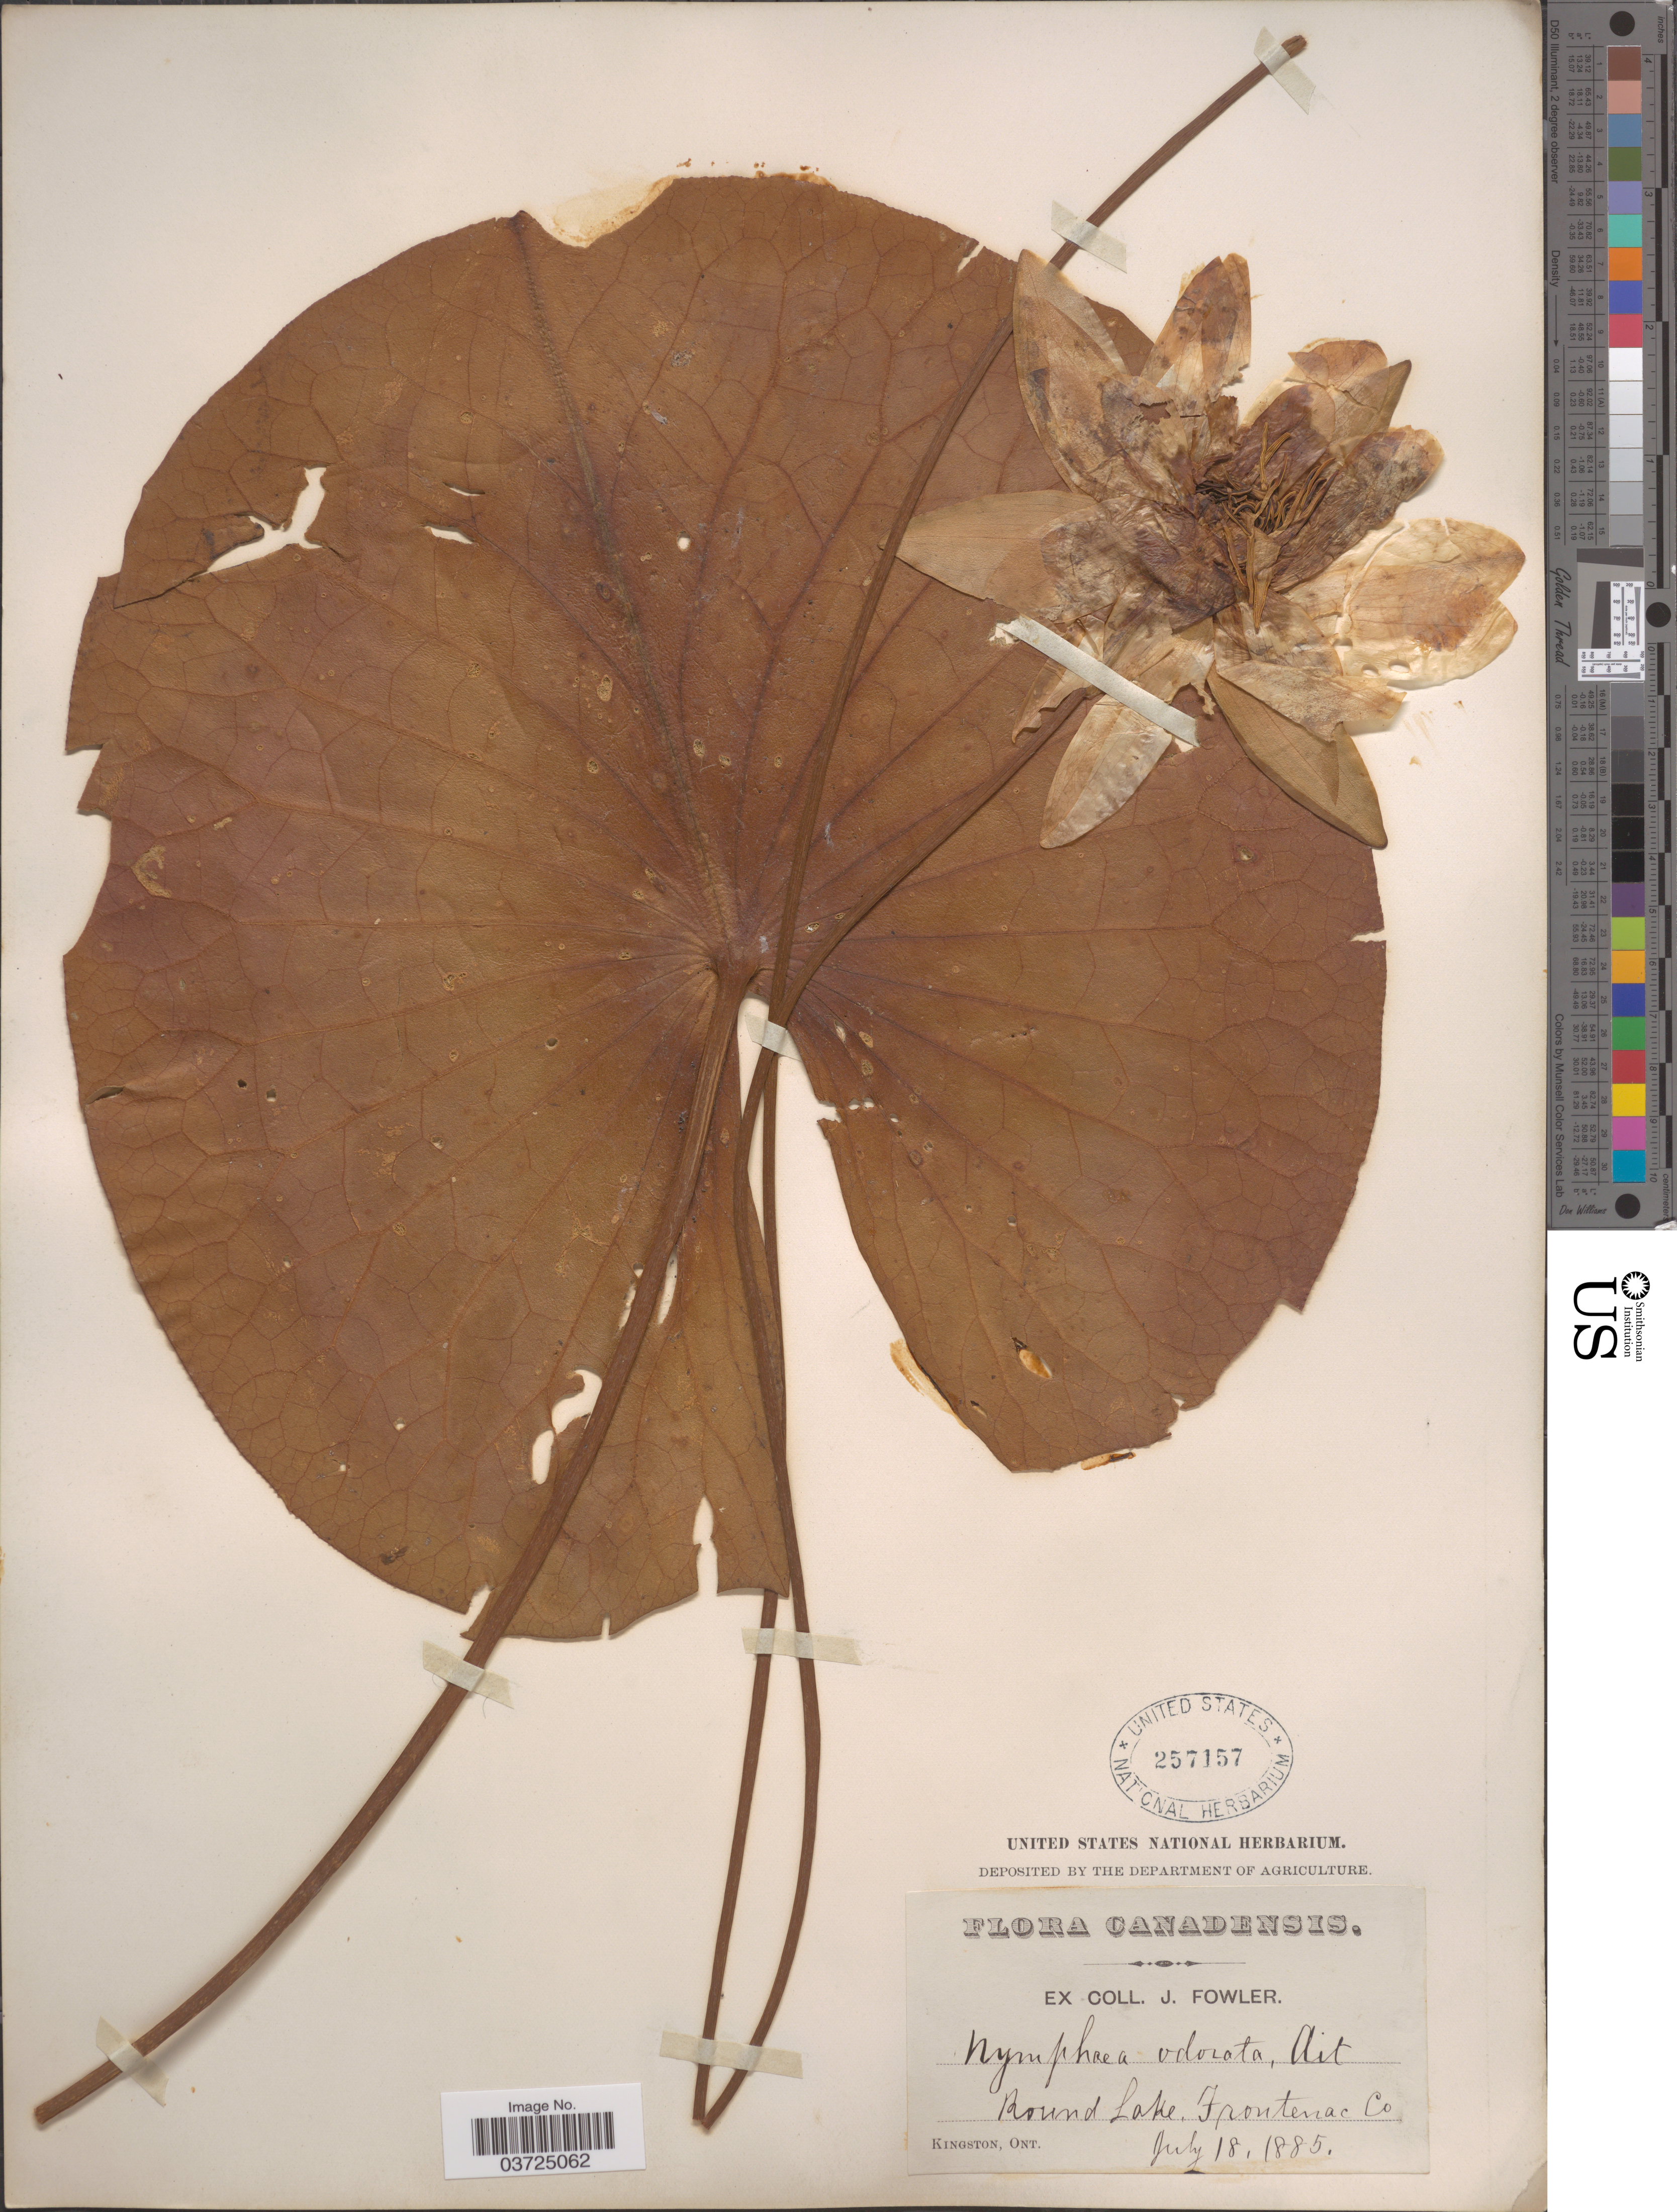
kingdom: Plantae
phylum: Tracheophyta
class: Magnoliopsida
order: Nymphaeales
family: Nymphaeaceae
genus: Nymphaea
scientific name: Nymphaea tuberosa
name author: Paine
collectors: J. Fowler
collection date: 1885-07-18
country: Canada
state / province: Ontario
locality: Round Lake, Frontenac Co.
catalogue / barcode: US 257157